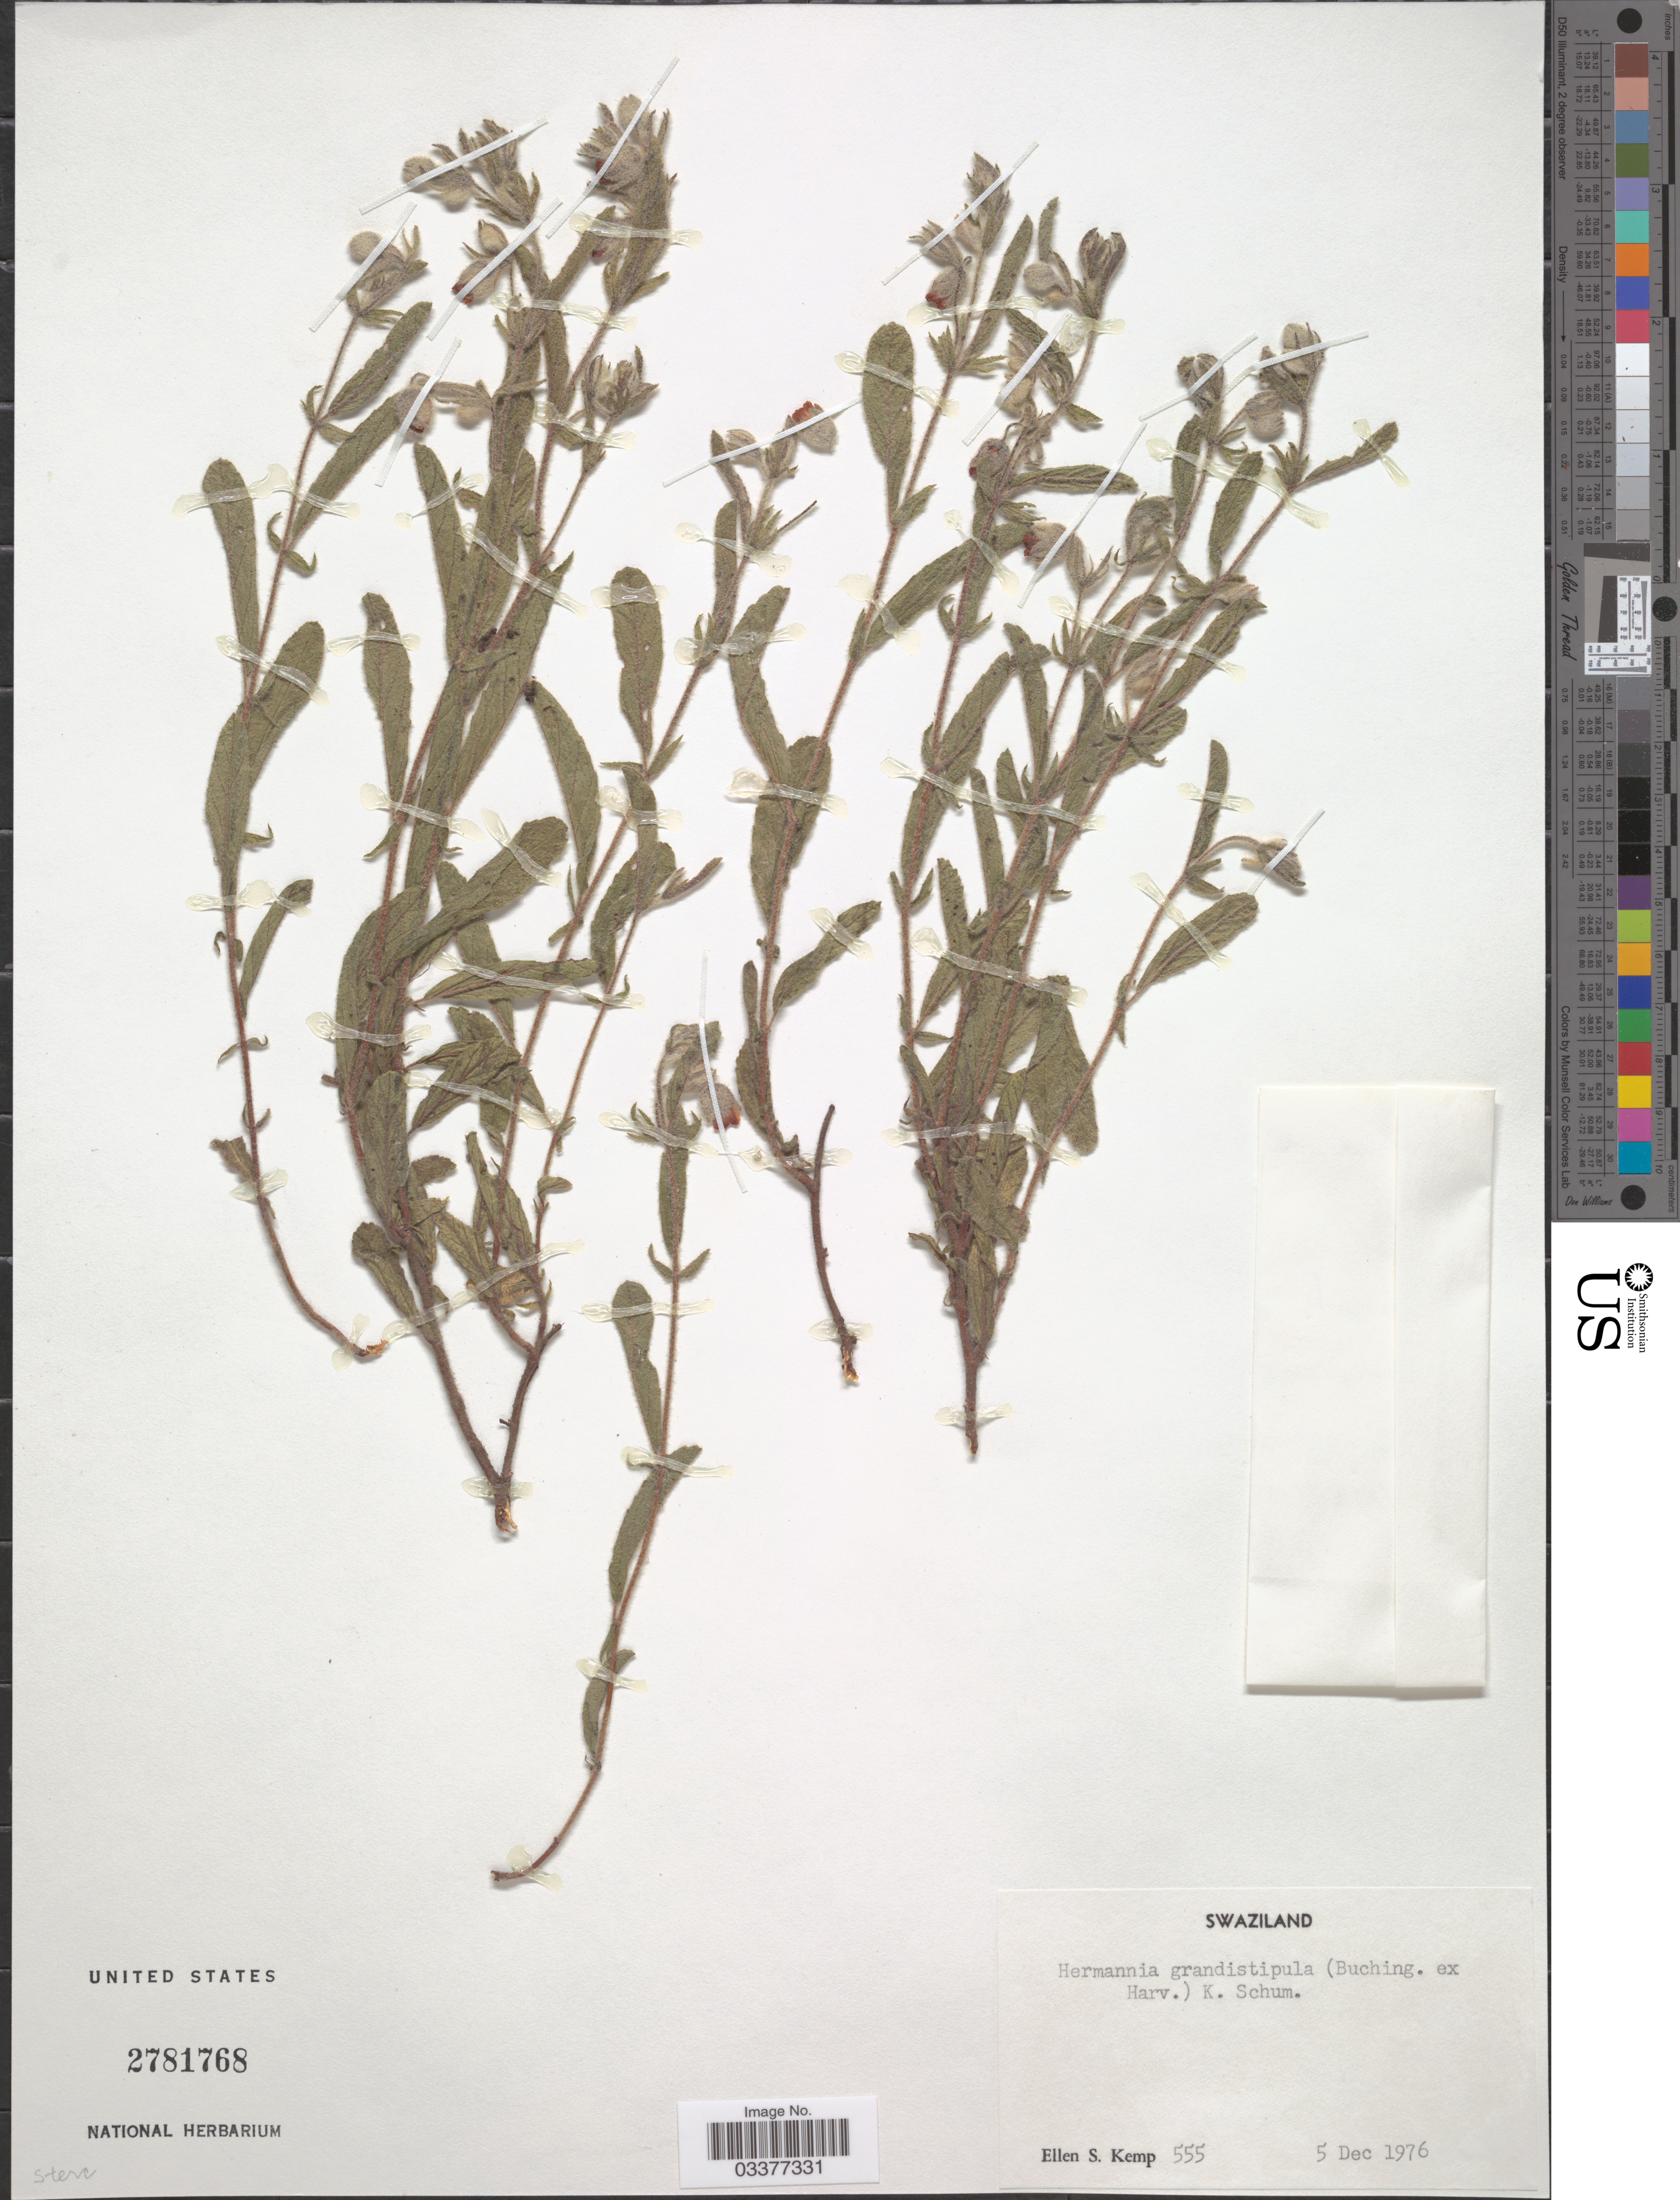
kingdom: Plantae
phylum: Tracheophyta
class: Magnoliopsida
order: Malvales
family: Malvaceae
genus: Hermannia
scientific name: Hermannia grandistipula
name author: (Buching ex Harv.) K. Schum.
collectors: E. S. Kemp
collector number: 555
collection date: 1976-12-05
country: Eswatini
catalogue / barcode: US 2781768